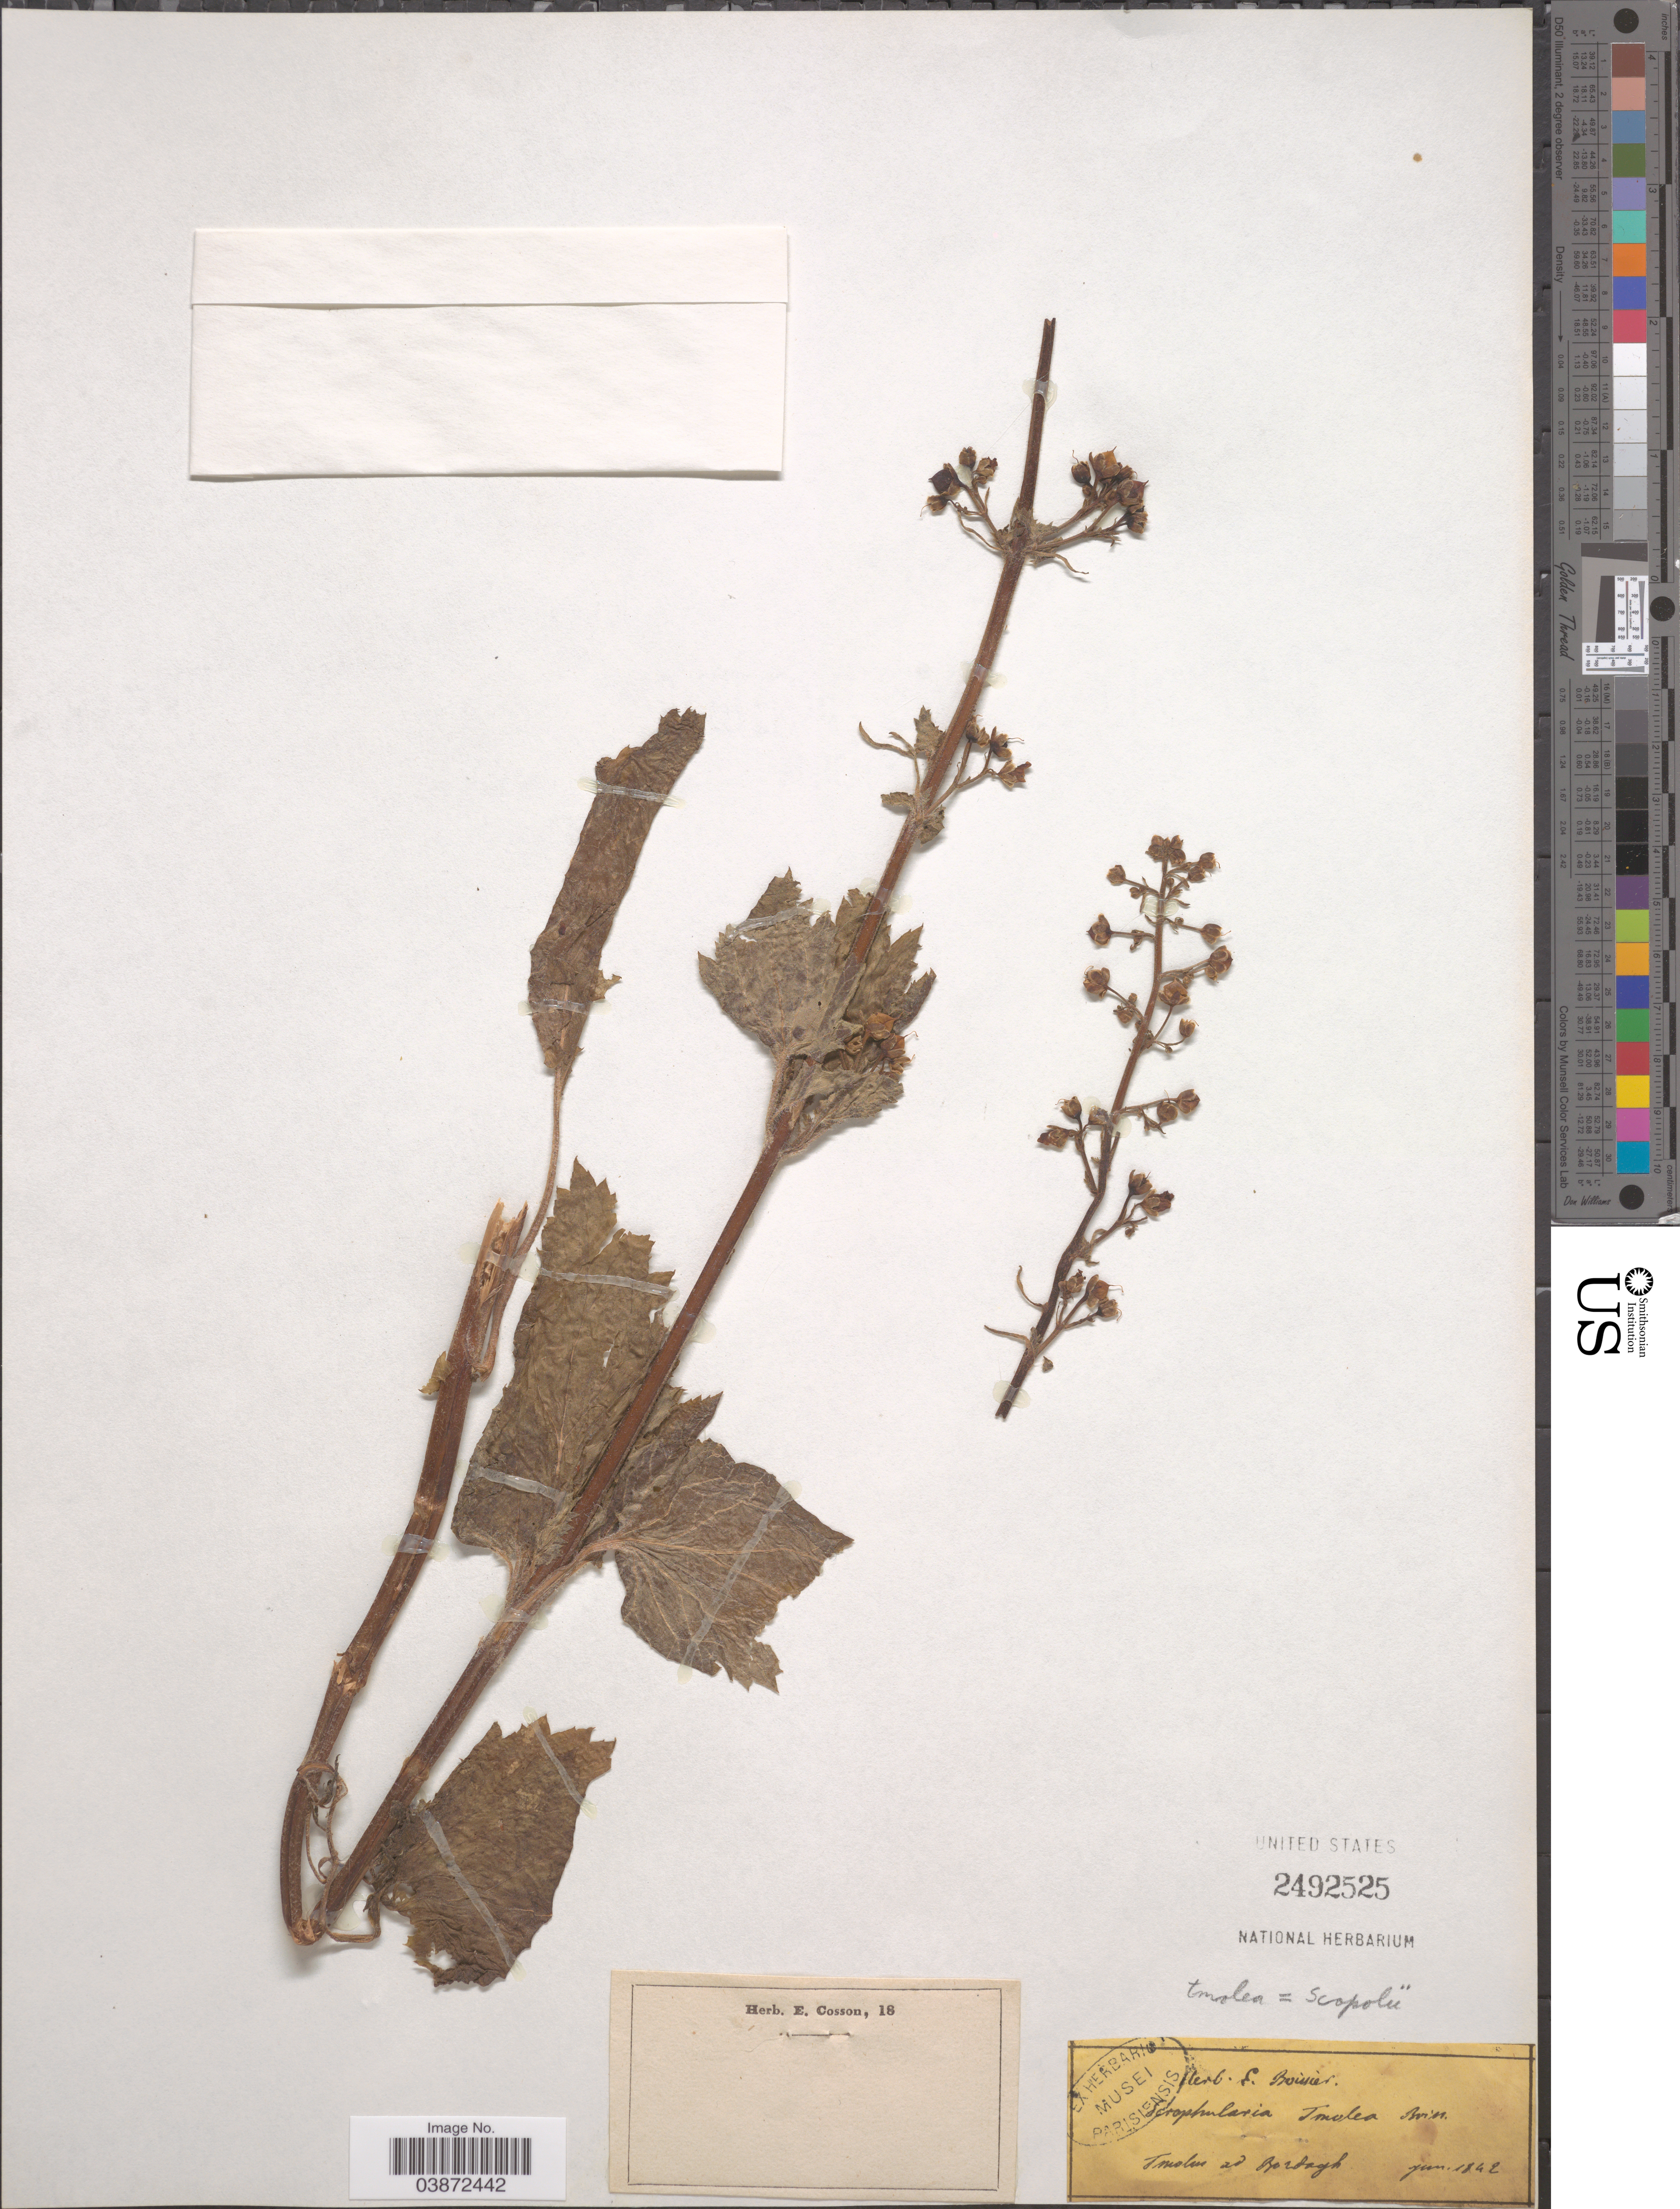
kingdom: Plantae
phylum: Tracheophyta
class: Magnoliopsida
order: Lamiales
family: Scrophulariaceae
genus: Scrophularia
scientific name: Scrophularia scopolii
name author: Hoppe ex Pers.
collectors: ex herb. E. Boissier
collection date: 1842-06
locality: Tinolus ad Bordagh.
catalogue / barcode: US 2492525